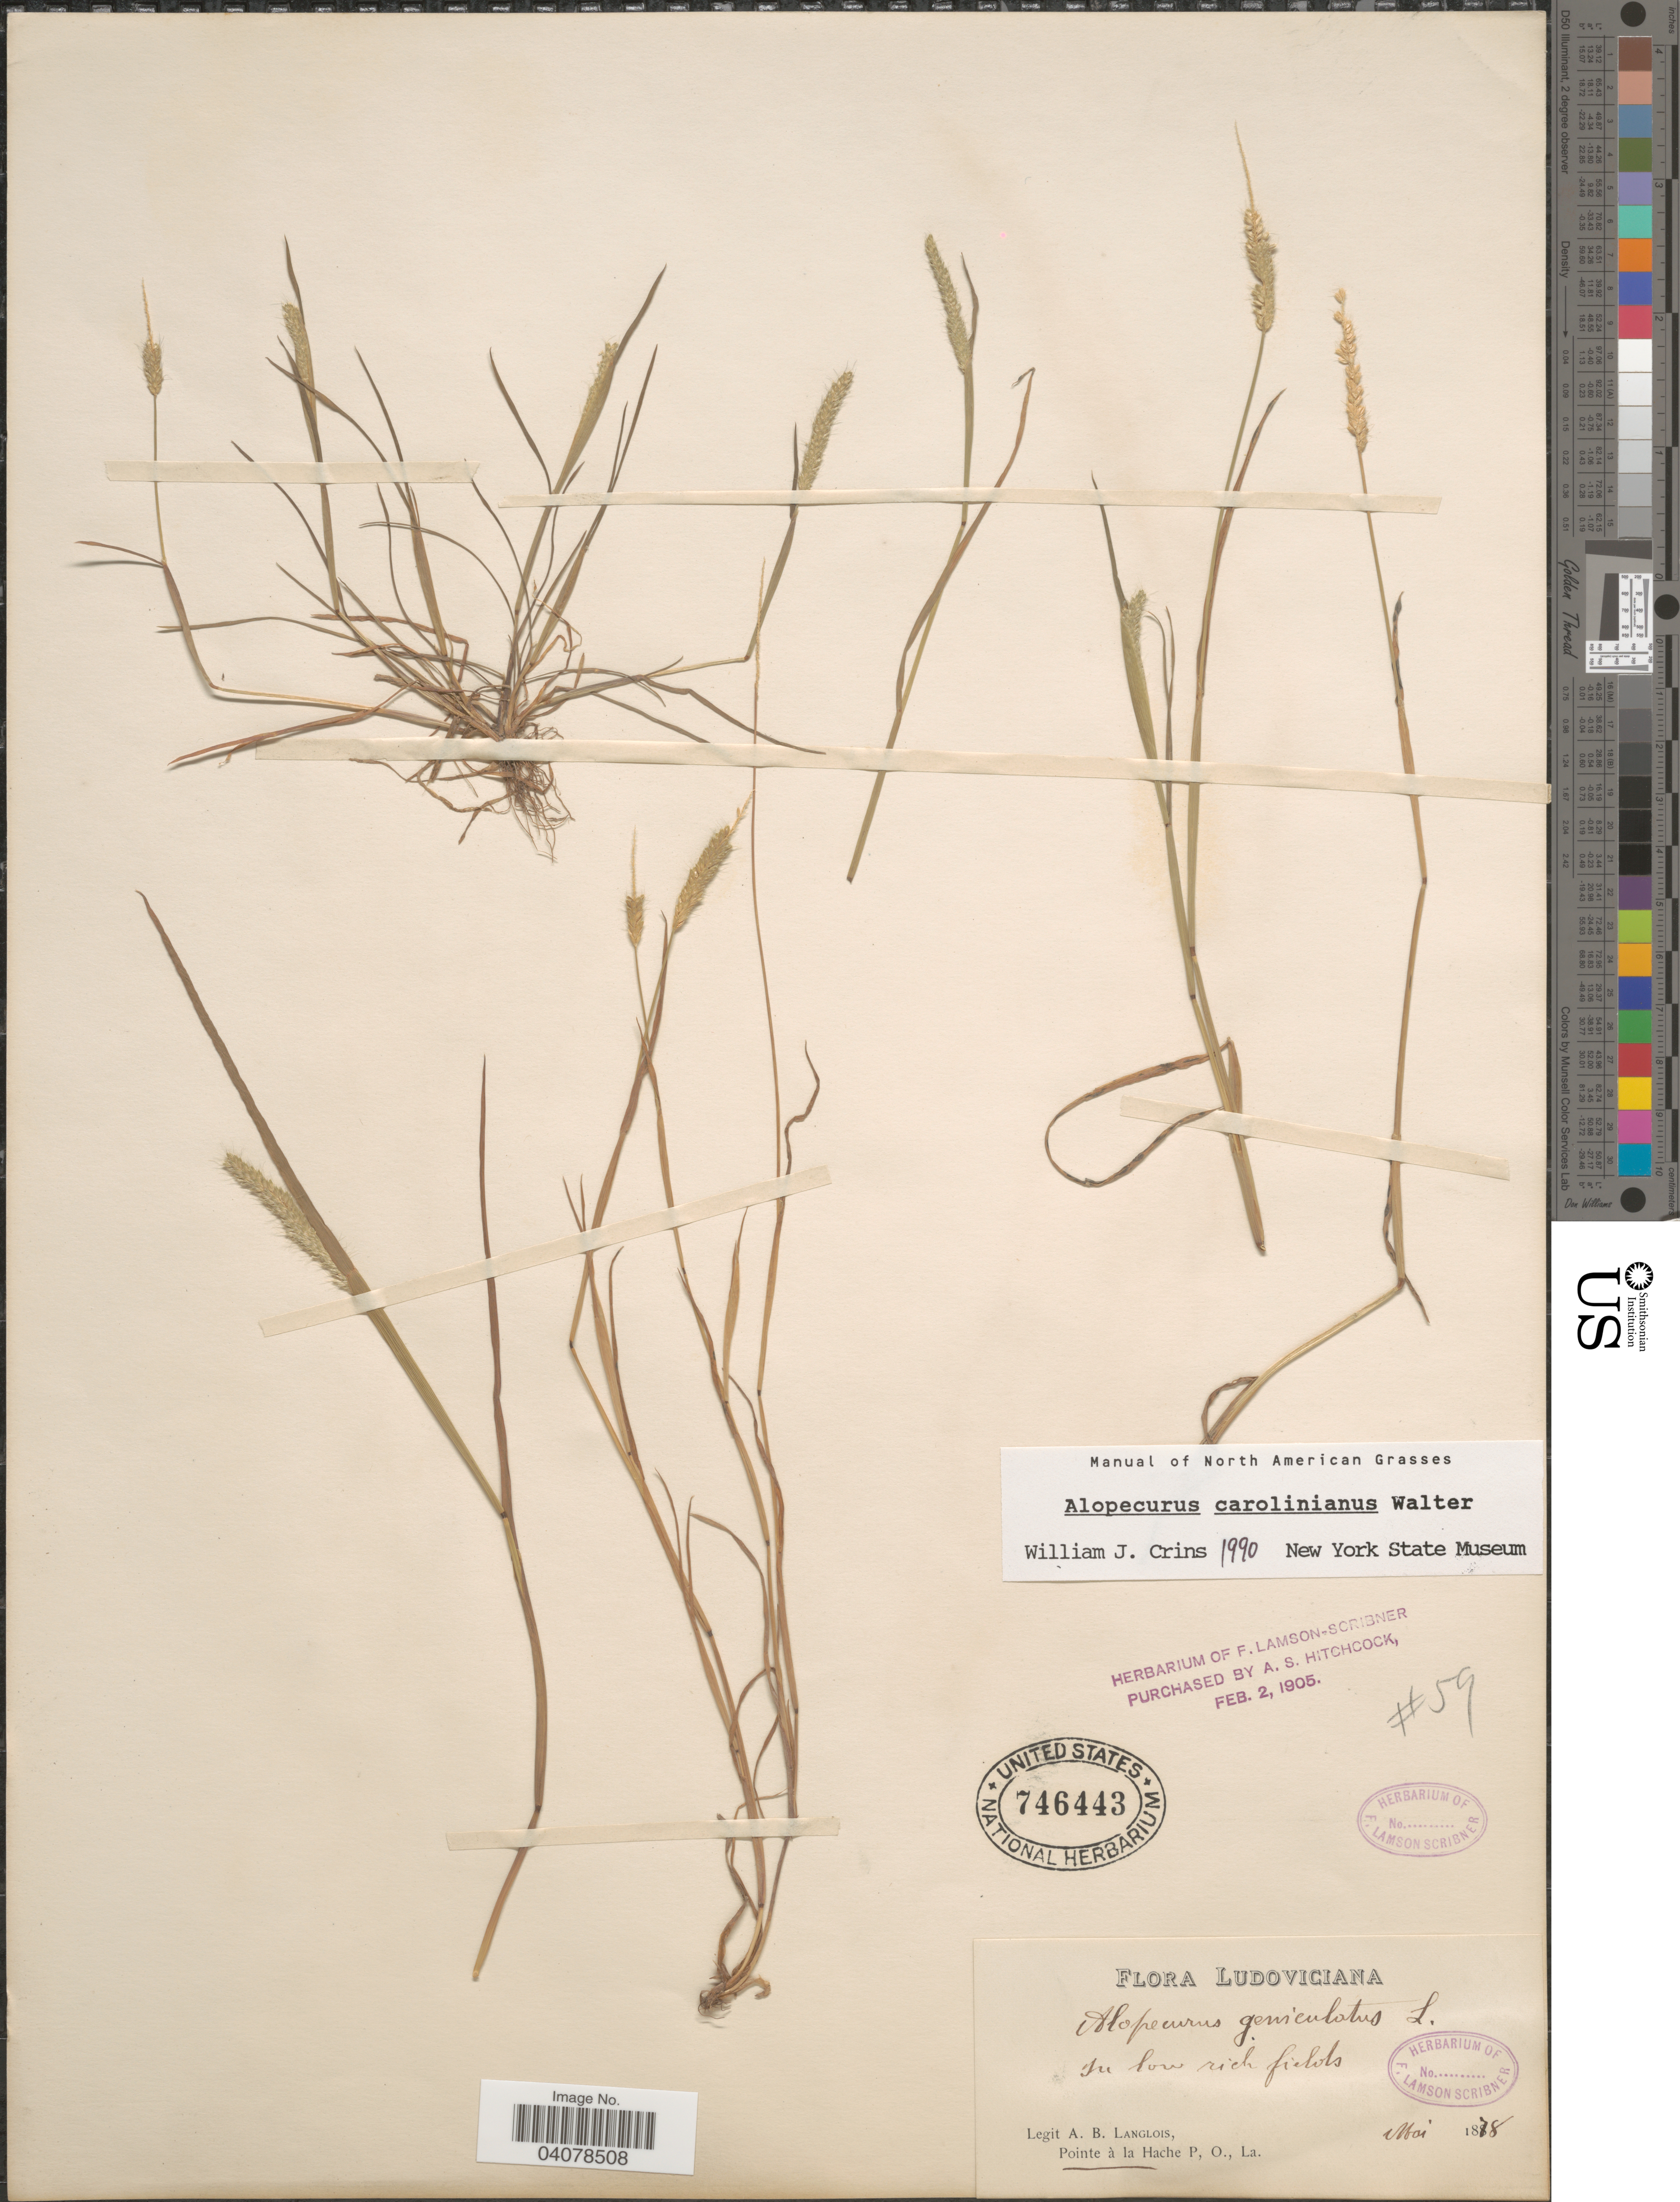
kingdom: Plantae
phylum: Tracheophyta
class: Liliopsida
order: Poales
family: Poaceae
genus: Alopecurus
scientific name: Alopecurus aequalis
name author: Sobol.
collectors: A. Langlois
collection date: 1878-05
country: United States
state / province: Louisiana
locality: Ludoviciana. In low rich fields. Pointe à la Hache P, O., La.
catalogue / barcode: US 746443